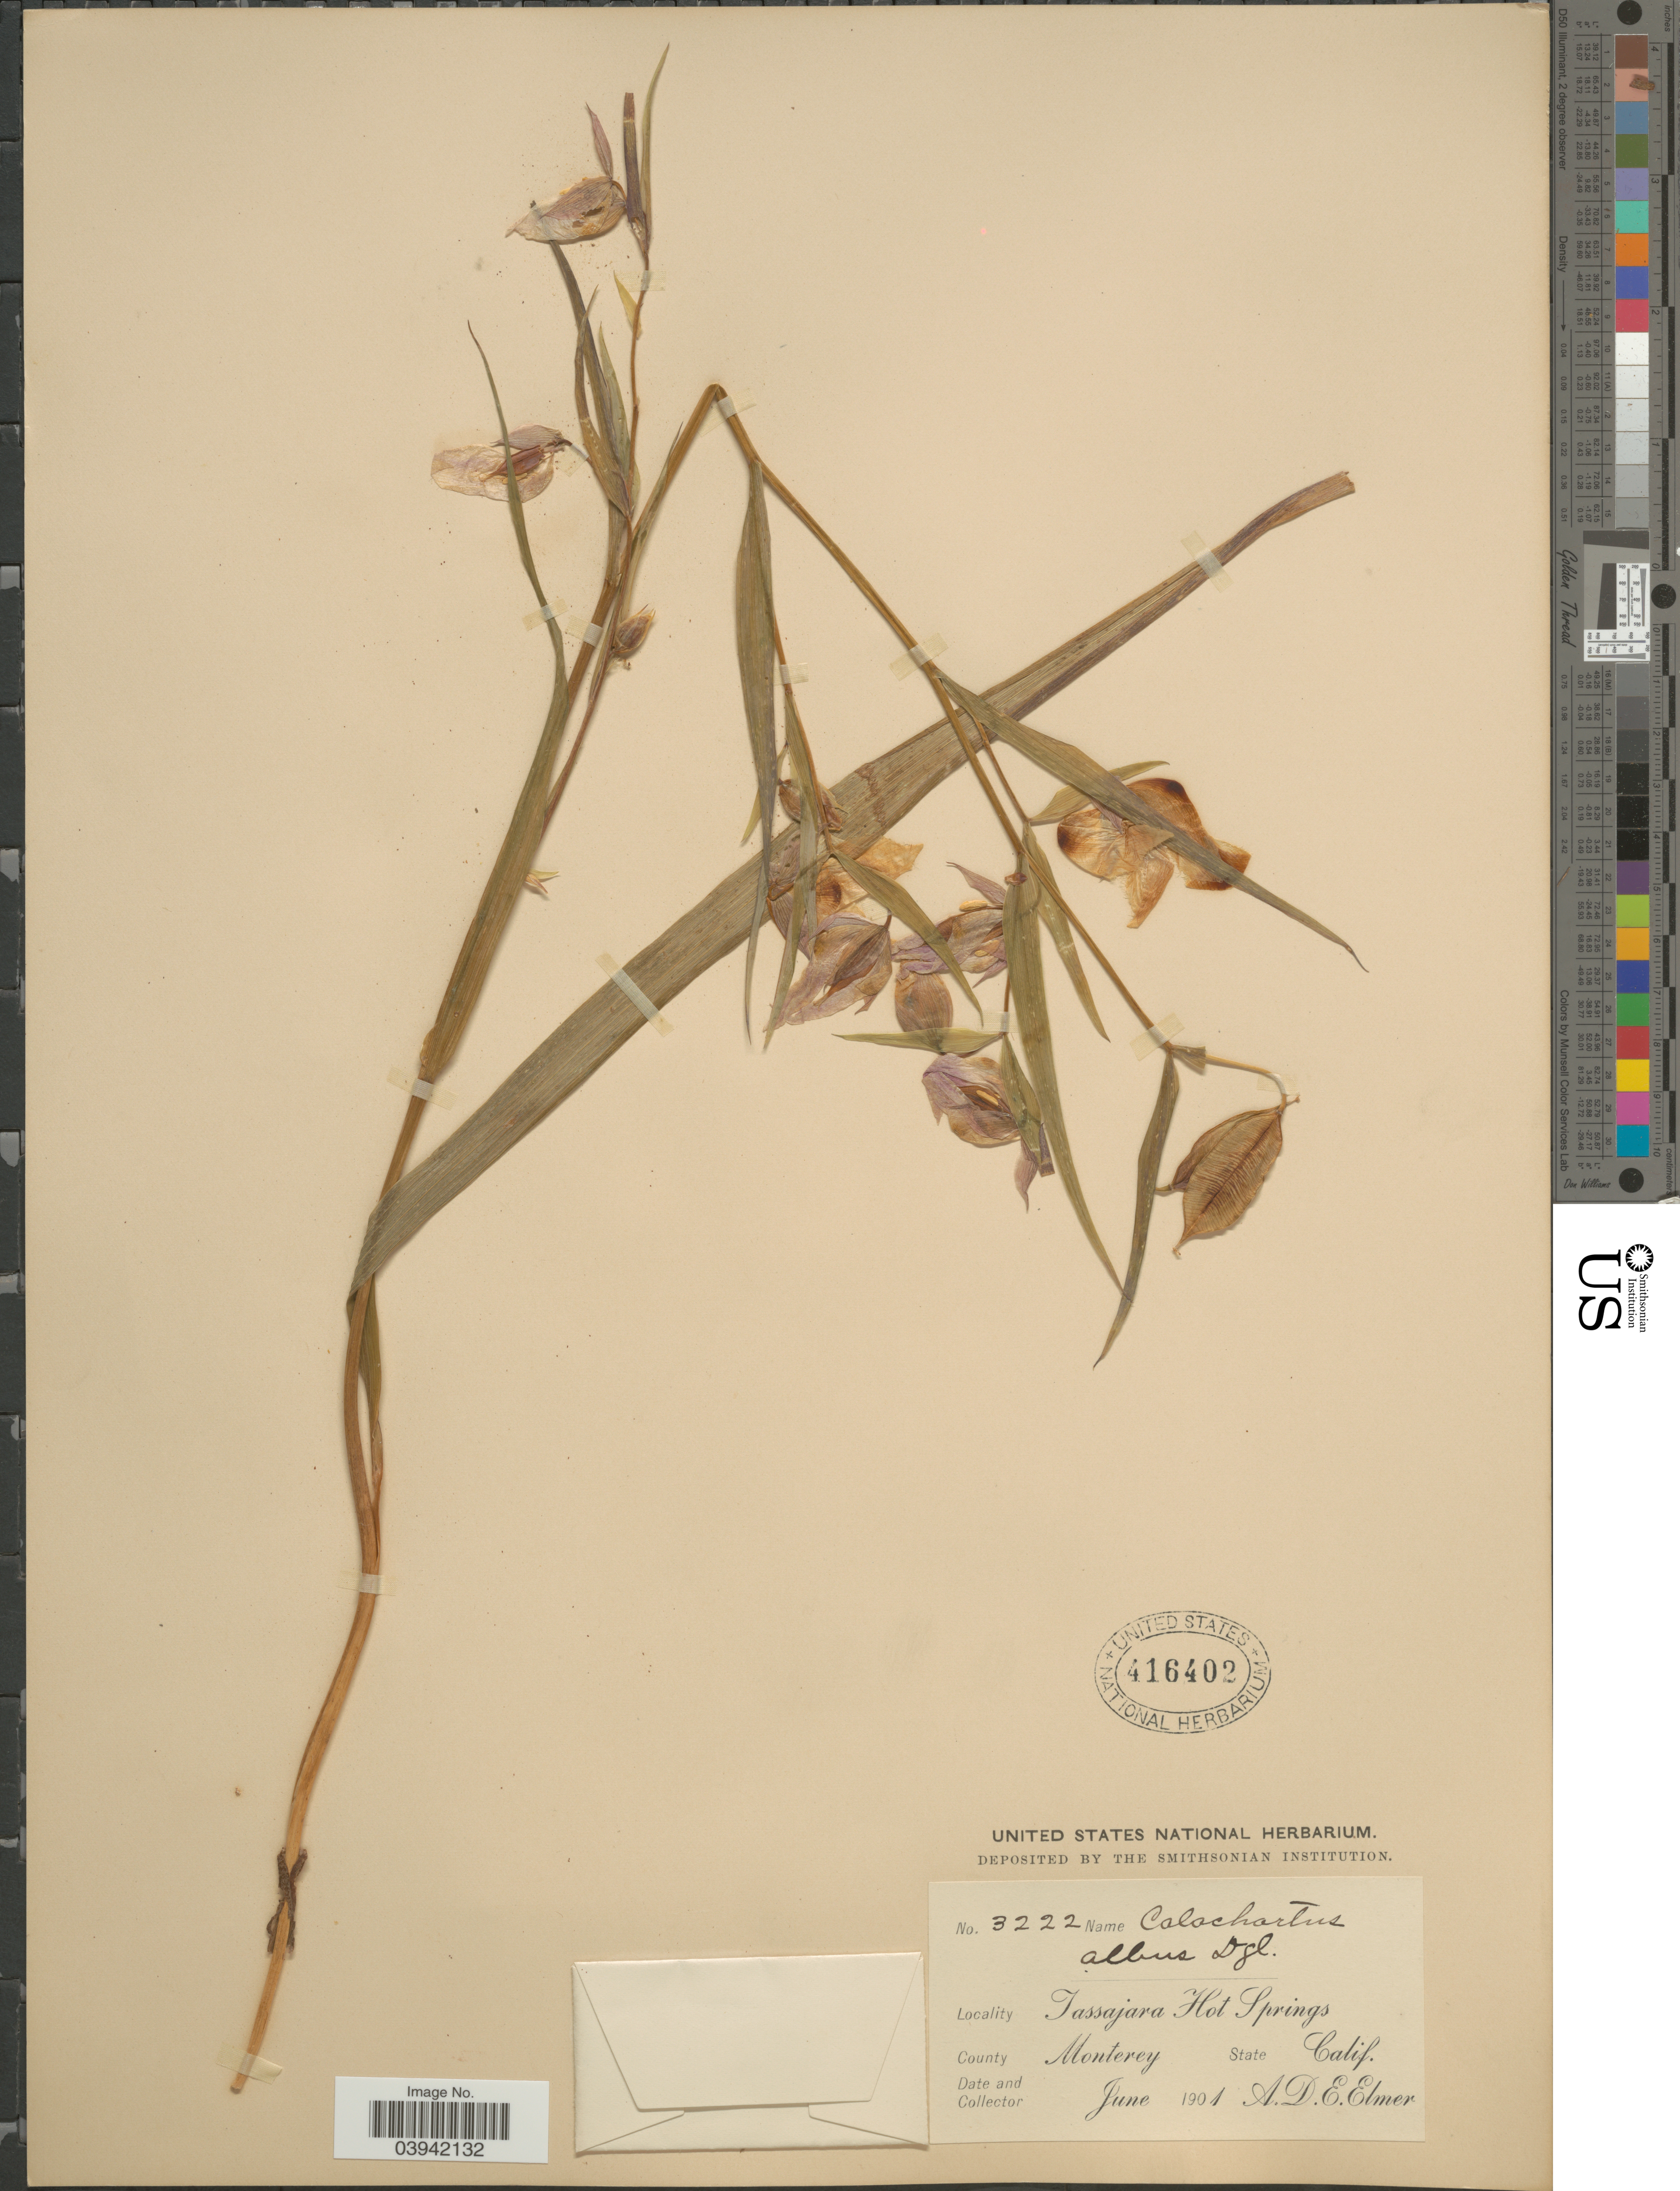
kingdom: Plantae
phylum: Tracheophyta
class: Liliopsida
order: Liliales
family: Liliaceae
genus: Calochortus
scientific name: Calochortus albus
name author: (Benth.) Douglas ex Benth.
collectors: A. D. E. Elmer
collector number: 3222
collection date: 1901-06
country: United States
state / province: California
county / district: Monterey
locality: Tassajara Hot Springs. County Monterey.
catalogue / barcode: US 416402